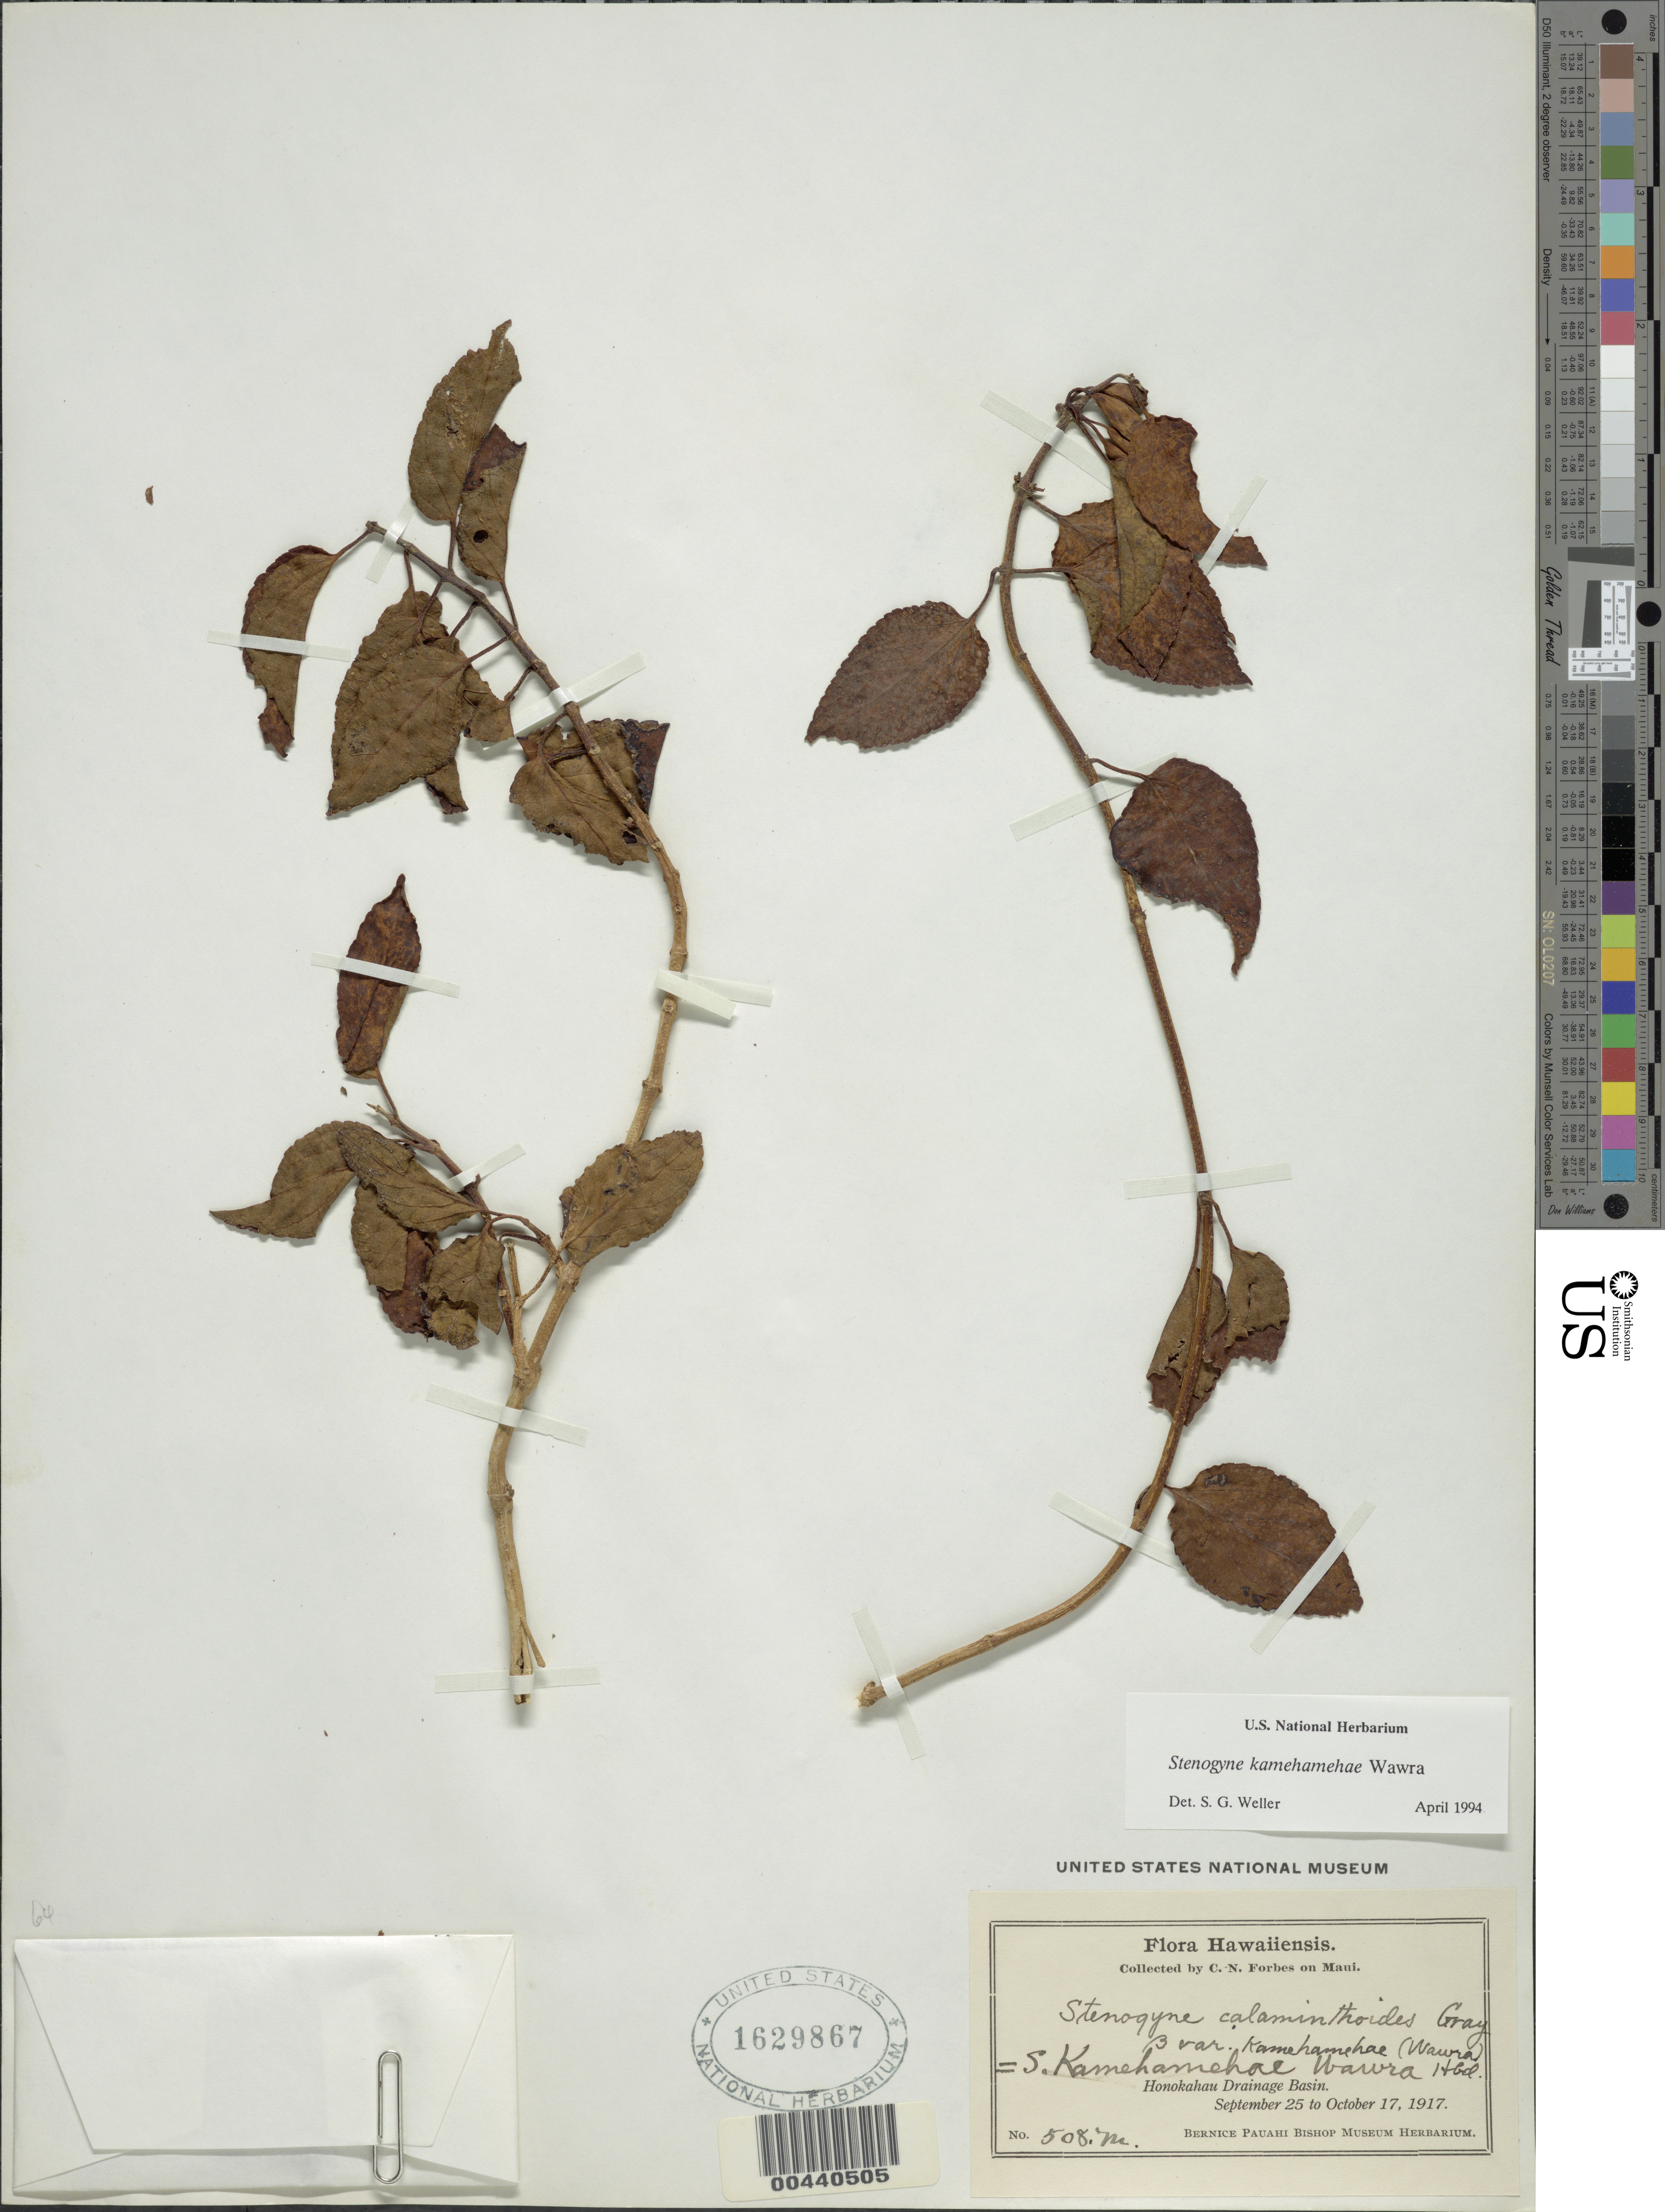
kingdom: Plantae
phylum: Tracheophyta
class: Magnoliopsida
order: Lamiales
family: Lamiaceae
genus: Stenogyne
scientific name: Stenogyne kamehamehae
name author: Wawra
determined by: Weller, Stephen G., (UNITED STATES)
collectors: C. N. Forbes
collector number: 508.M.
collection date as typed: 25 Sep 1917 to 17 Oct 1917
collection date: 1917-09-25/1917-10-17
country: United States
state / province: Hawaii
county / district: Maui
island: Maui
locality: Honokahau Drainage Basin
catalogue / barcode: US 1629867